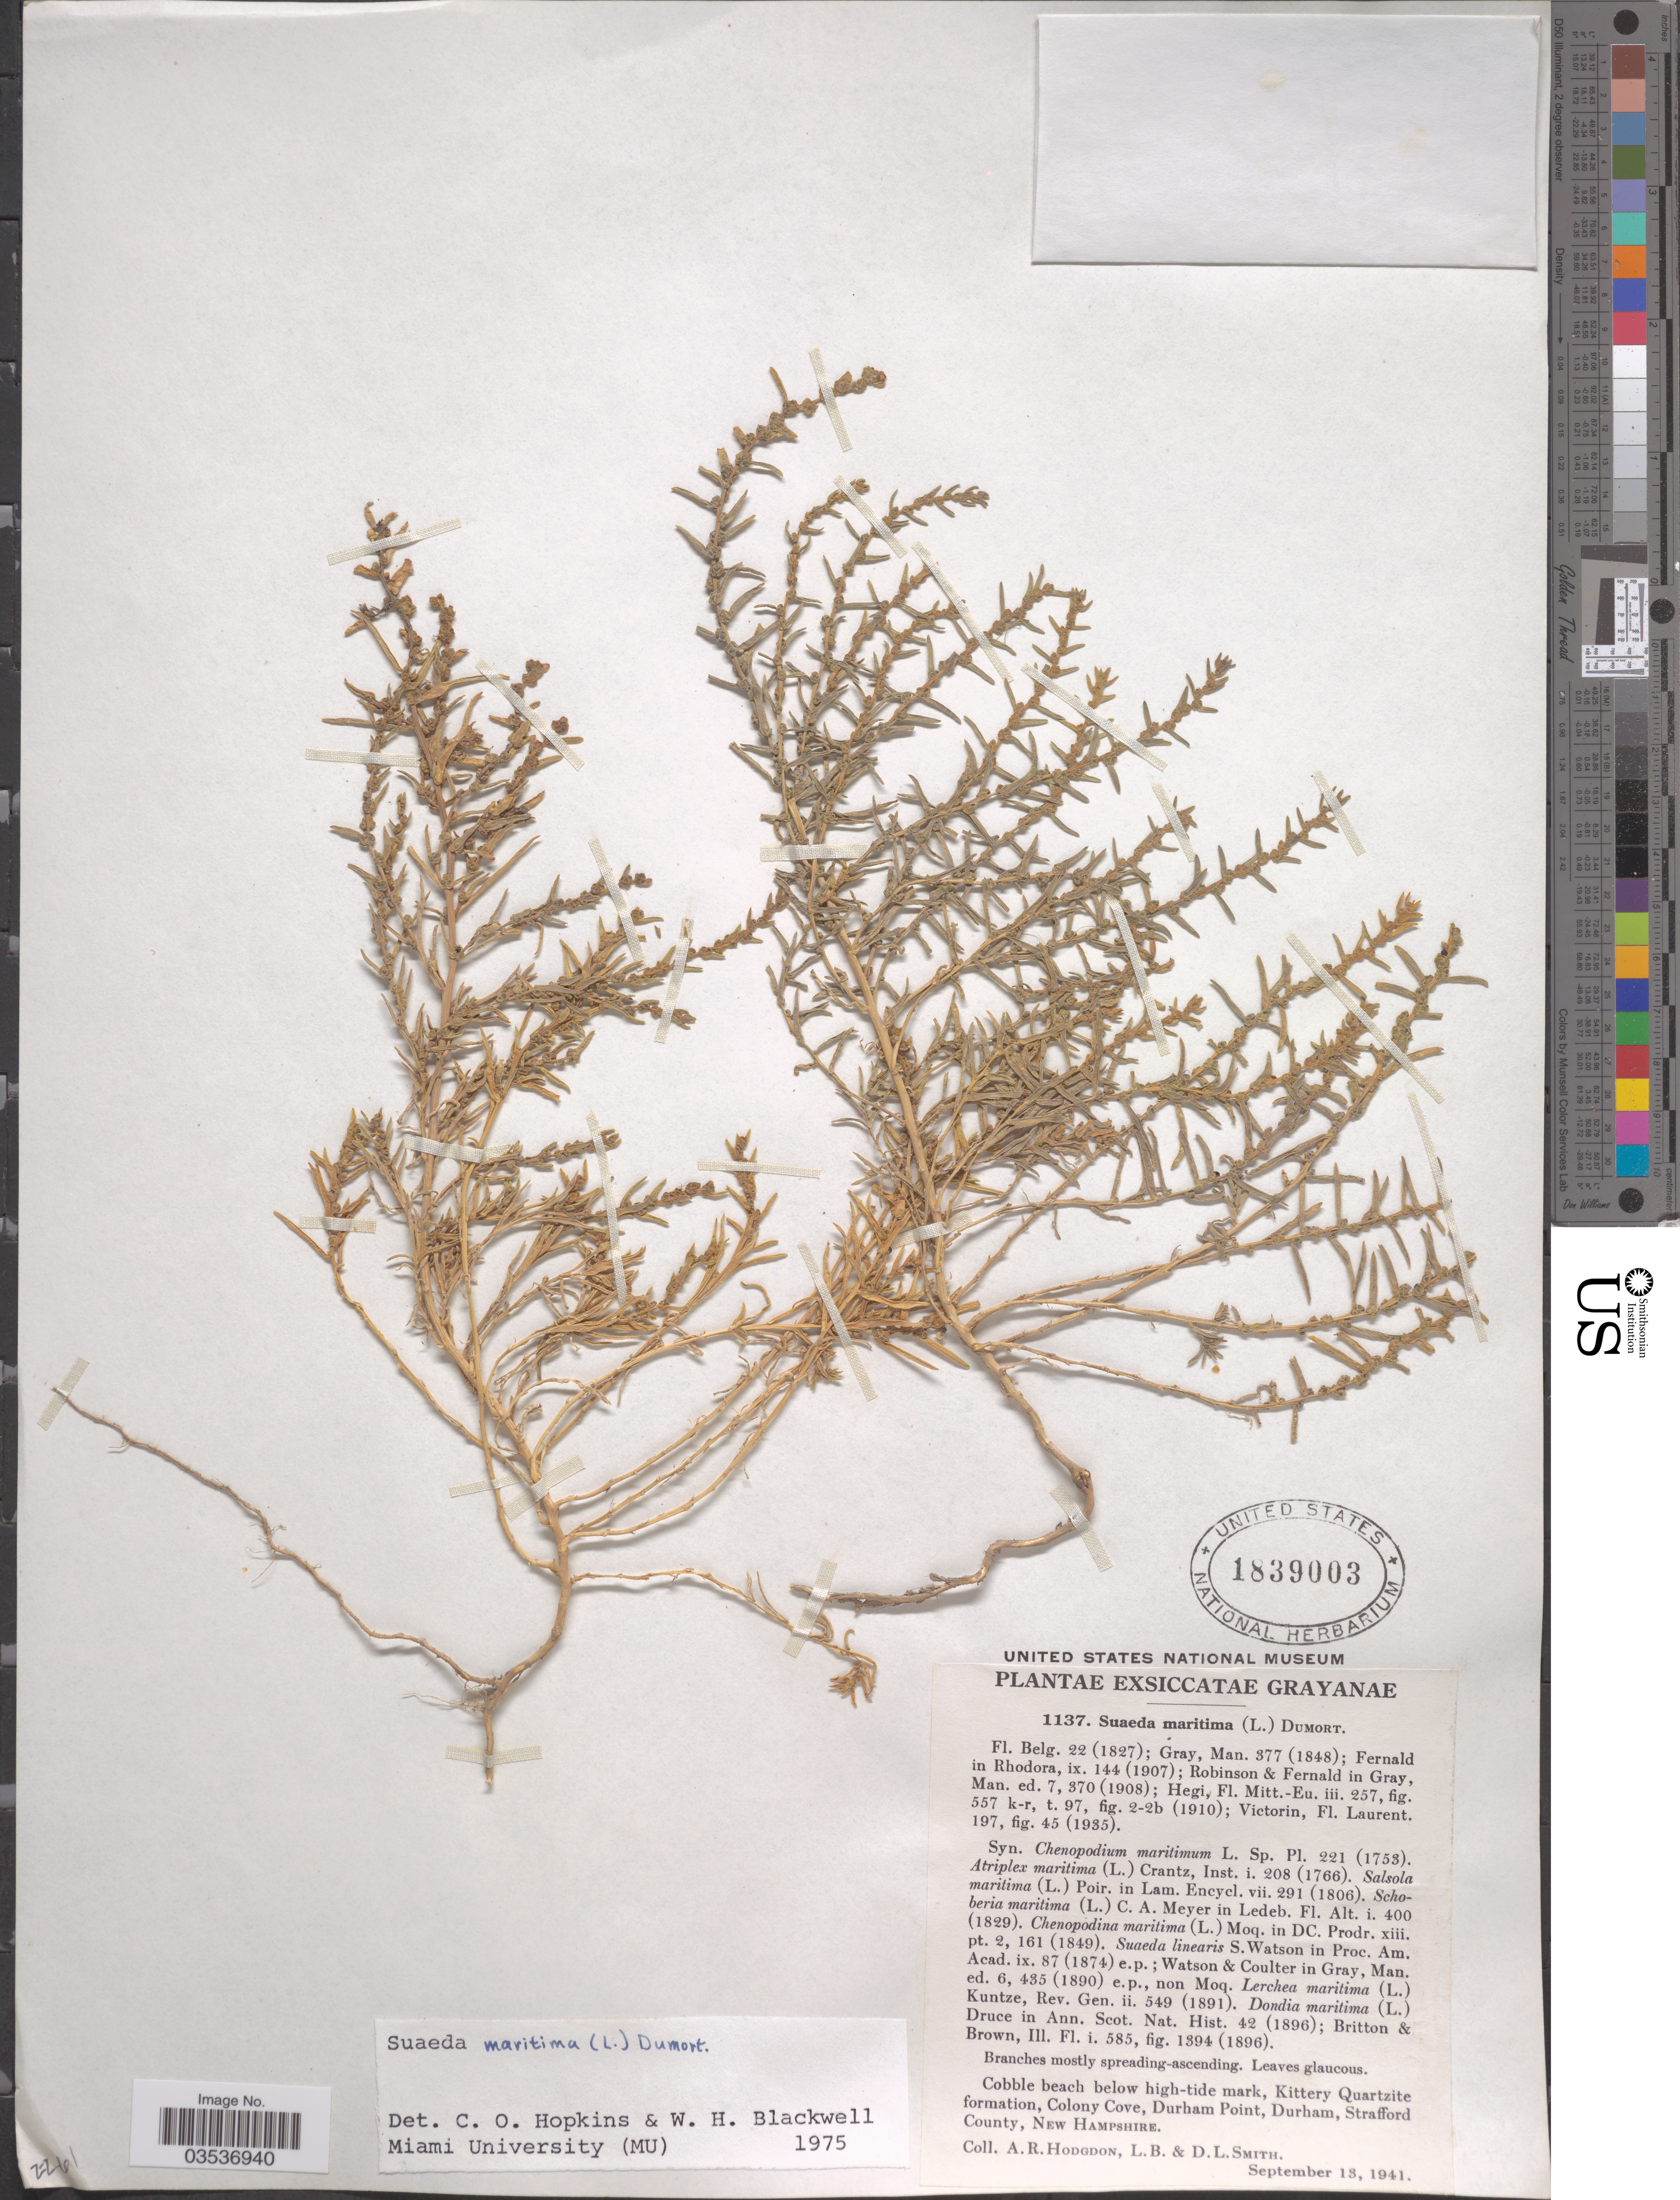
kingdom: Plantae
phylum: Tracheophyta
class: Magnoliopsida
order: Caryophyllales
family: Amaranthaceae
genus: Suaeda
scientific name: Suaeda maritima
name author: (L.) Dumort.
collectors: A. R. Hodgdon, L. Smith & D. L. Smith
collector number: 1137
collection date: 1941-09-13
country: United States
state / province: New Hampshire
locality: Kittery Quartzite formation, Colony Cove, Durham Point, Durham, Strafford County.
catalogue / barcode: US 1839003